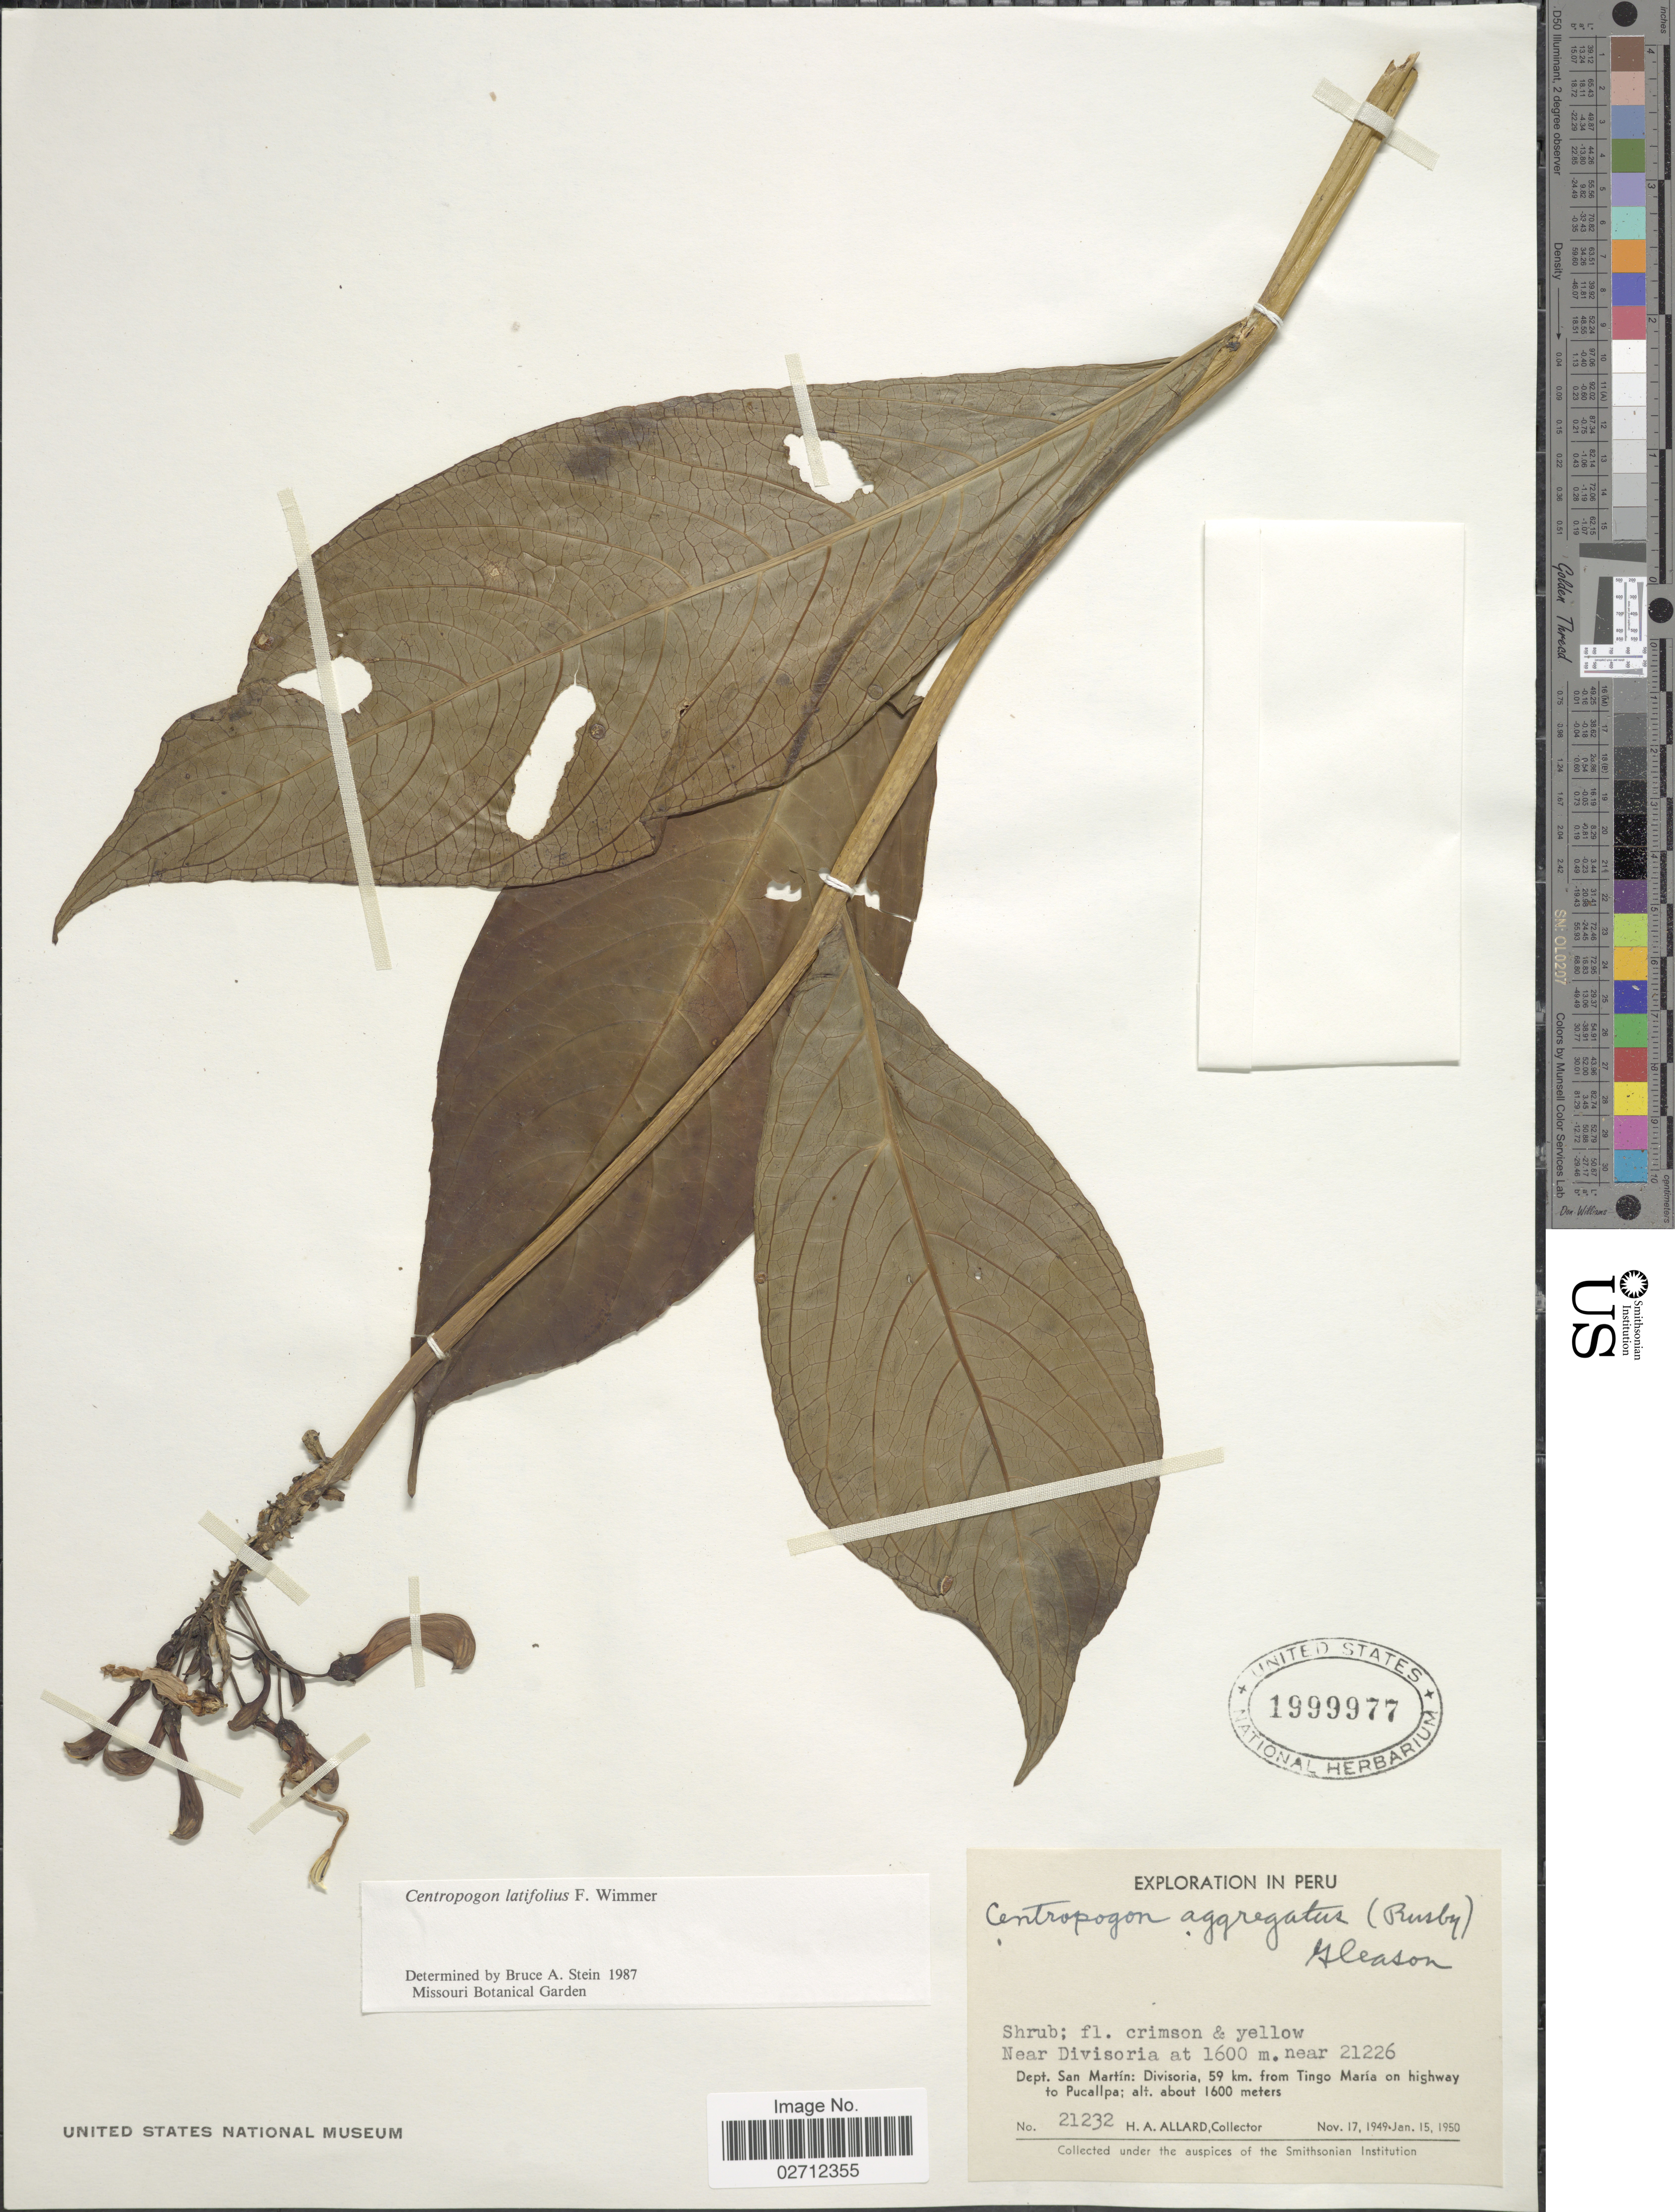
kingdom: Plantae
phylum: Tracheophyta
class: Magnoliopsida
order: Asterales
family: Campanulaceae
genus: Centropogon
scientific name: Centropogon latifolius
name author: E. Wimm.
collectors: H. A. Allard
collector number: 21232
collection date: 1949-11-17/1950-01-15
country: Peru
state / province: San Martín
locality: Near Divisoria at 1600 m. near 21226, Dept. San Martín: Divisoria, 59 km from Tingo María on highway to Pucallpa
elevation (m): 1600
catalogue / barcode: US 1999977